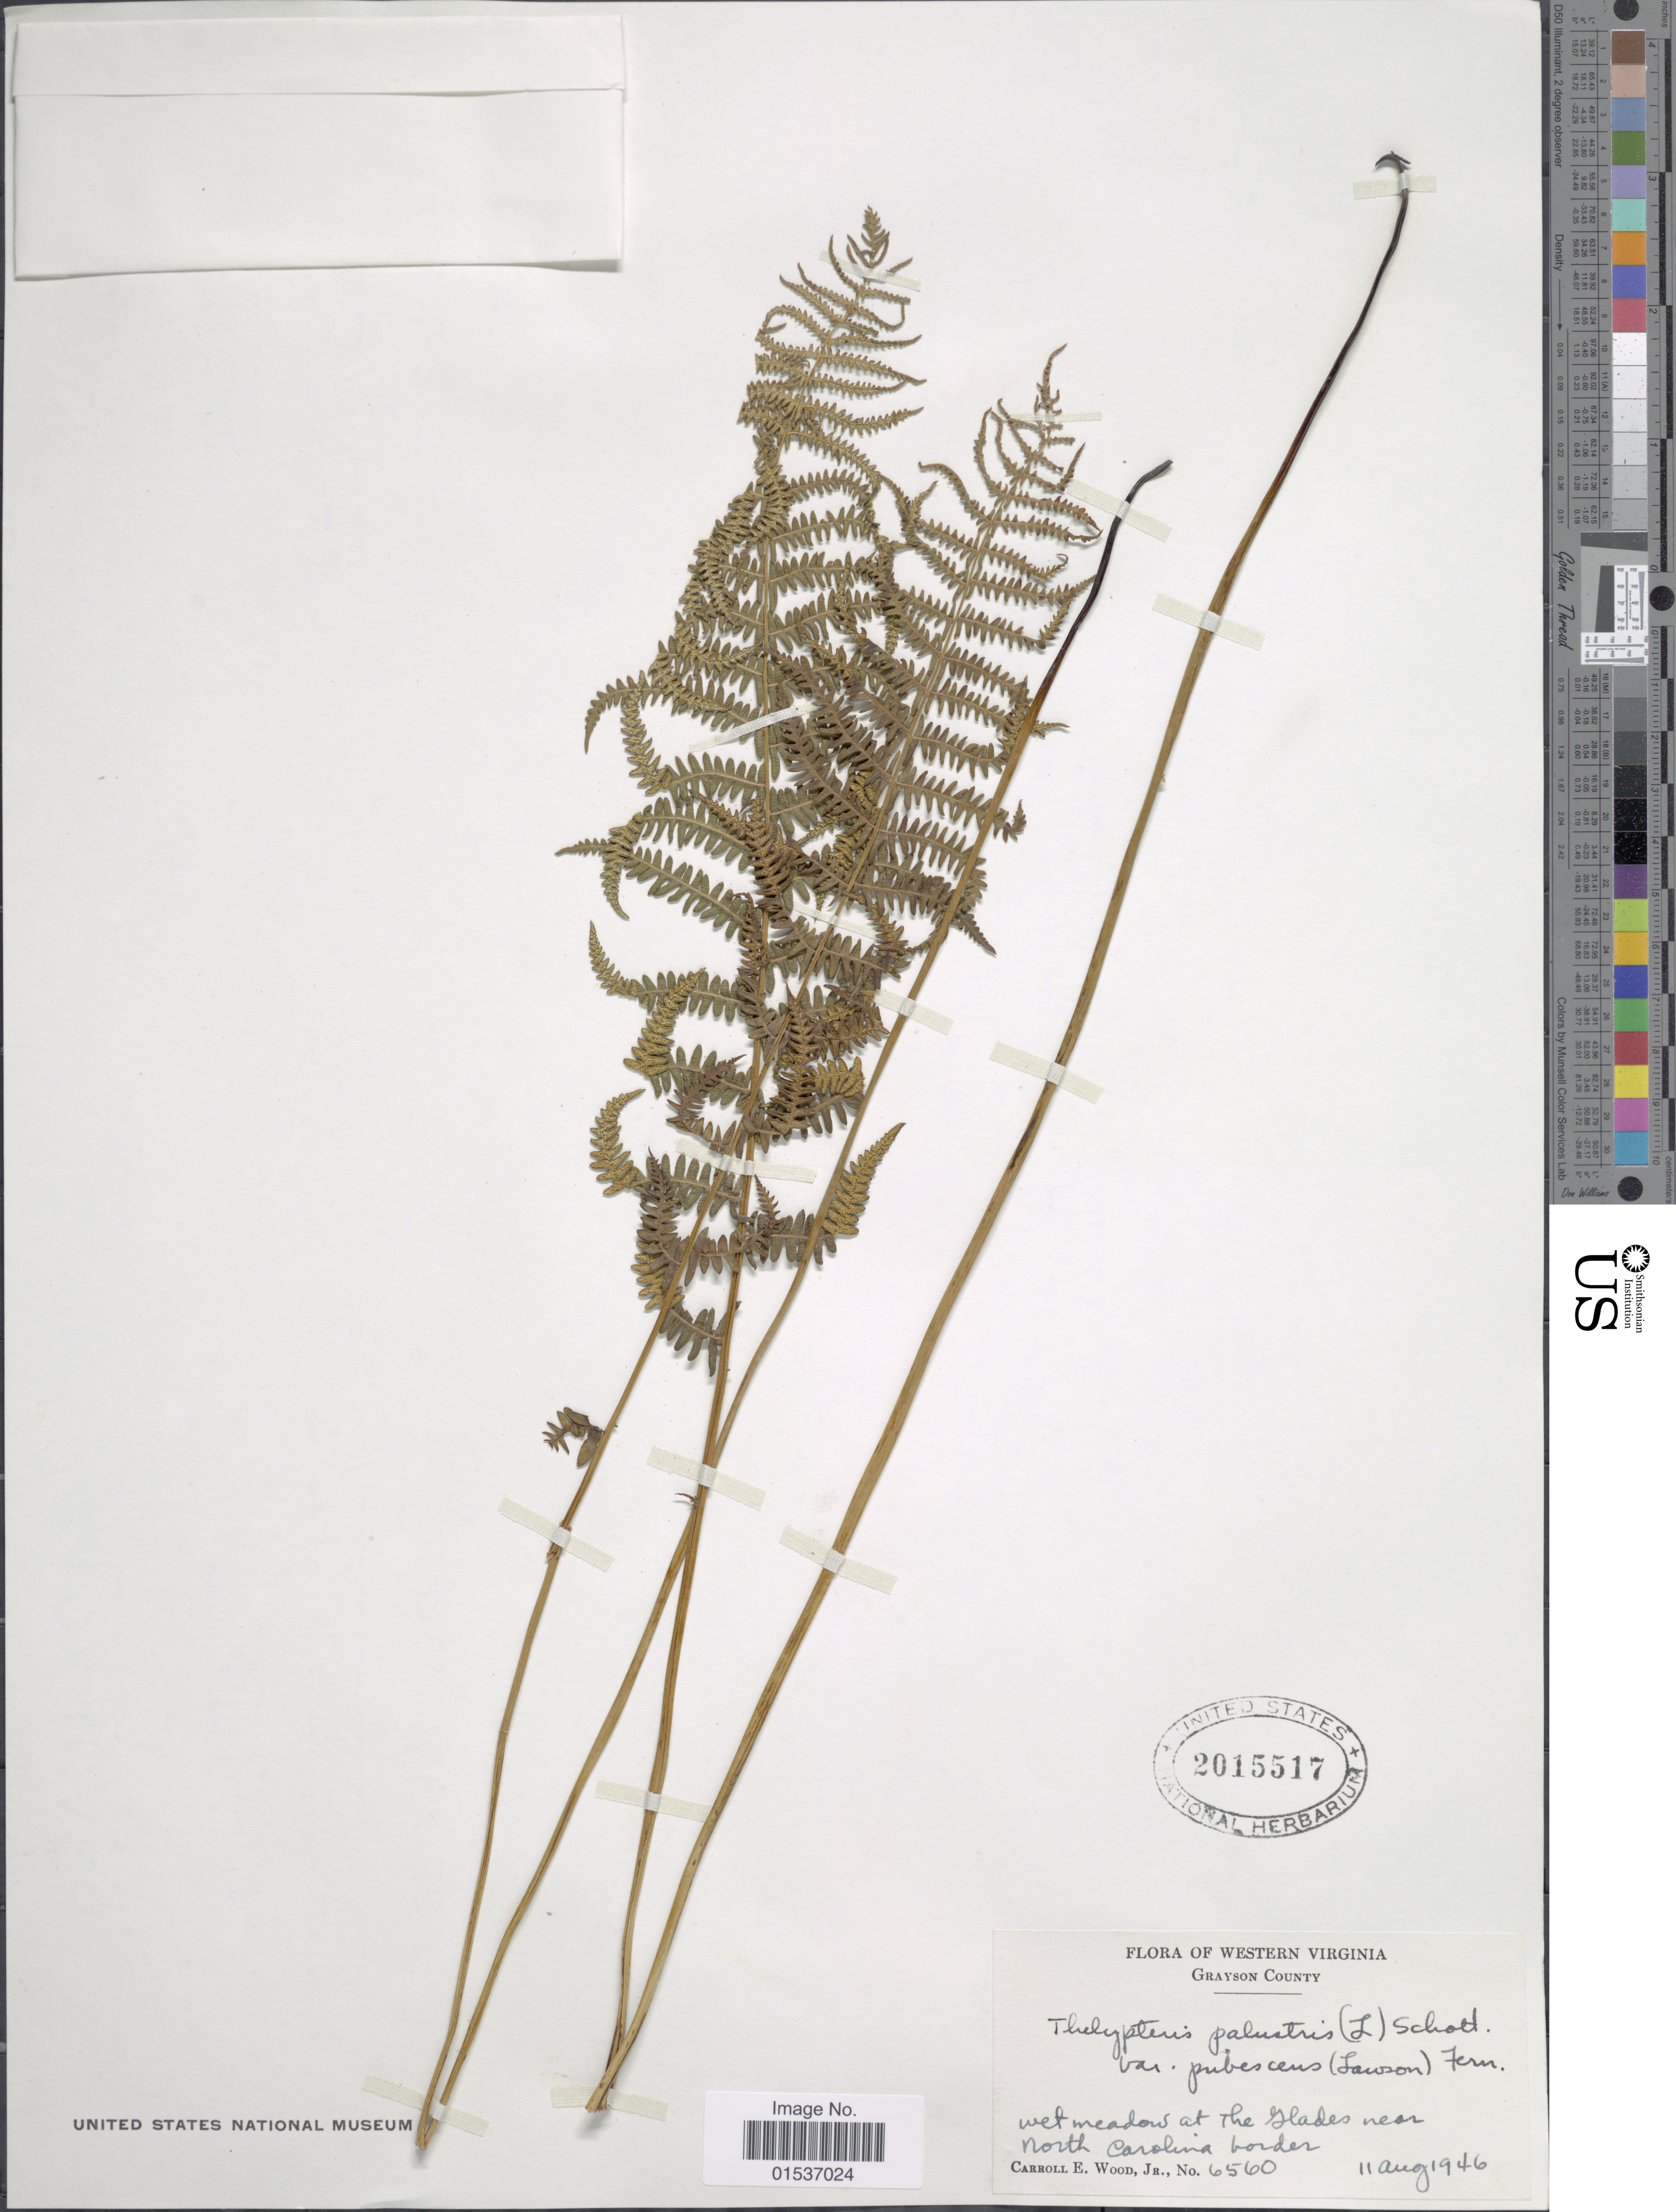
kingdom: Plantae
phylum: Tracheophyta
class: Polypodiopsida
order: Polypodiales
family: Thelypteridaceae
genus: Thelypteris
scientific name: Thelypteris palustris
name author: (Salisb.) Schott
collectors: C. Wood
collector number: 6560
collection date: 1946-08-11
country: United States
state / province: Virginia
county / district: Grayson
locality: Glades near North Carolina border.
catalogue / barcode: US 2015517